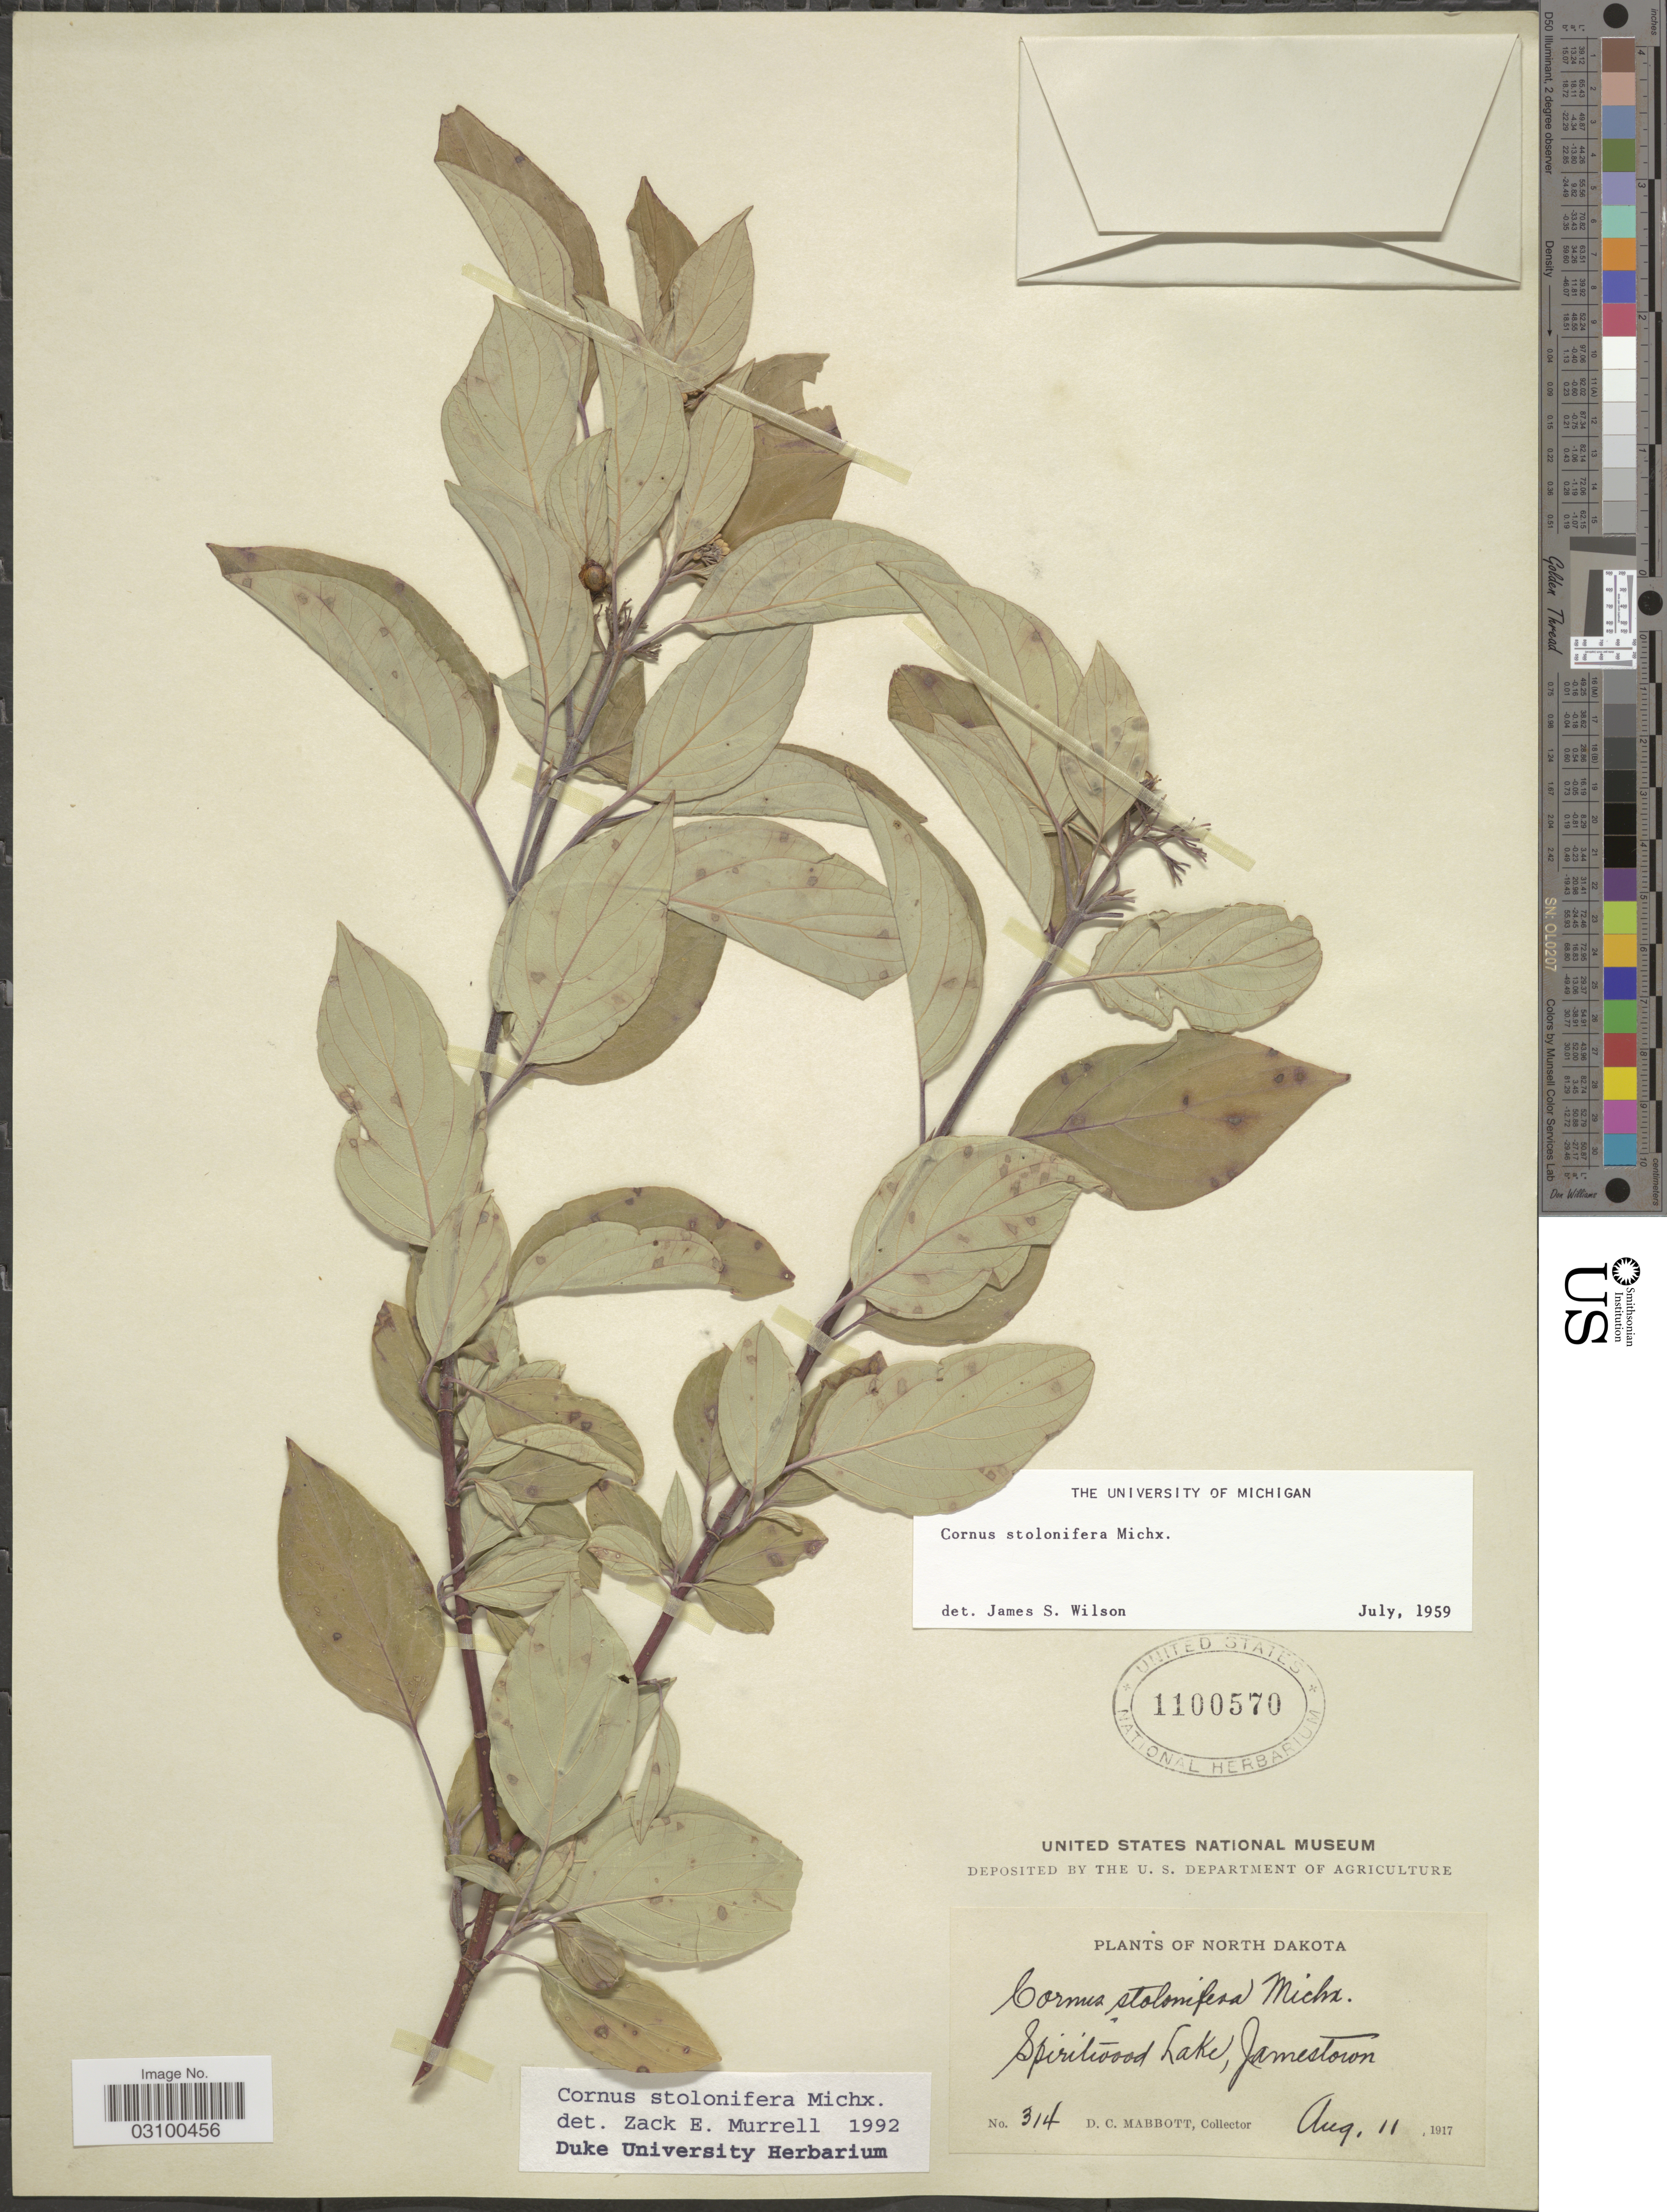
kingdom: Plantae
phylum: Tracheophyta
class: Magnoliopsida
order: Cornales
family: Cornaceae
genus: Cornus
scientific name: Cornus sericea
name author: L.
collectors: D. Mabbott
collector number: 314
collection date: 1917-08-11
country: United States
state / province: North Dakota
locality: Spiritwood Lake, Jamestown.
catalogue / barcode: US 1100570